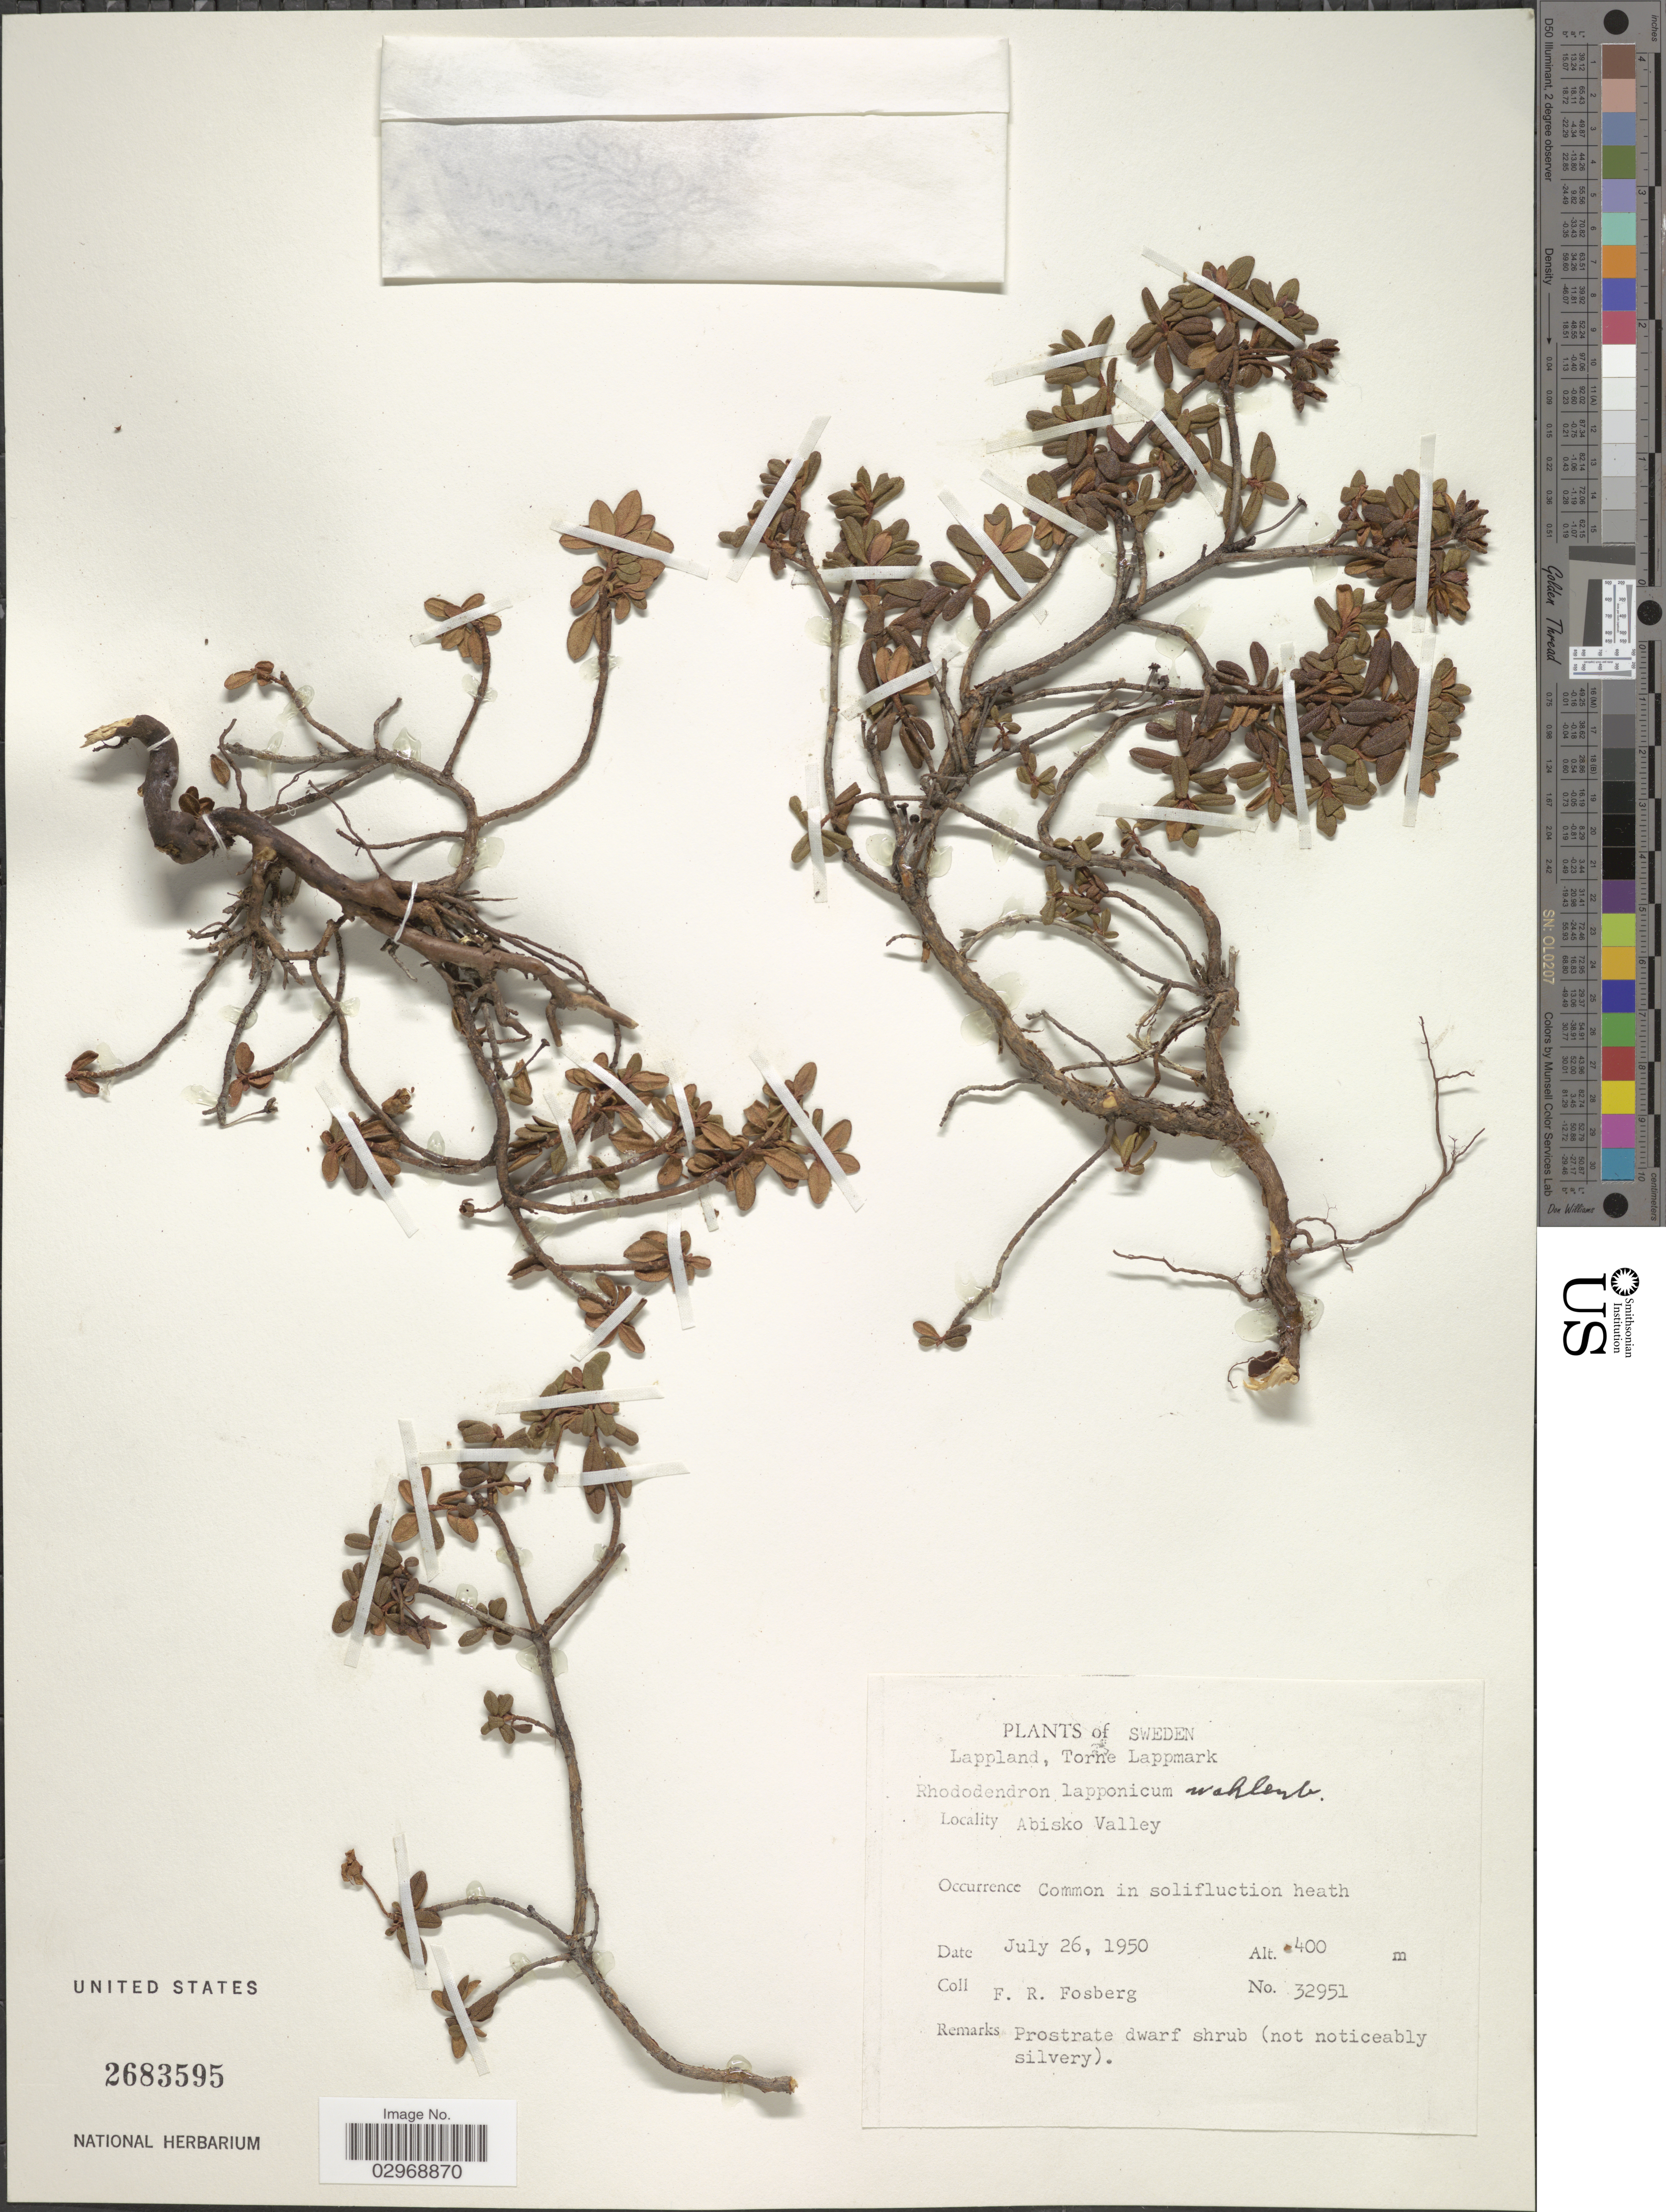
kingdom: Plantae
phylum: Tracheophyta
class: Magnoliopsida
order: Ericales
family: Ericaceae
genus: Rhododendron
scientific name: Rhododendron lapponicum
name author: (L.) Wahlenb.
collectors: F. R. Fosberg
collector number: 32951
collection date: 1950-07-26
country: Sweden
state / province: Norrbotten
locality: Lappland, Torne Lappmark. Abisko Valley.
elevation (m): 400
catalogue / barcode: US 2683595